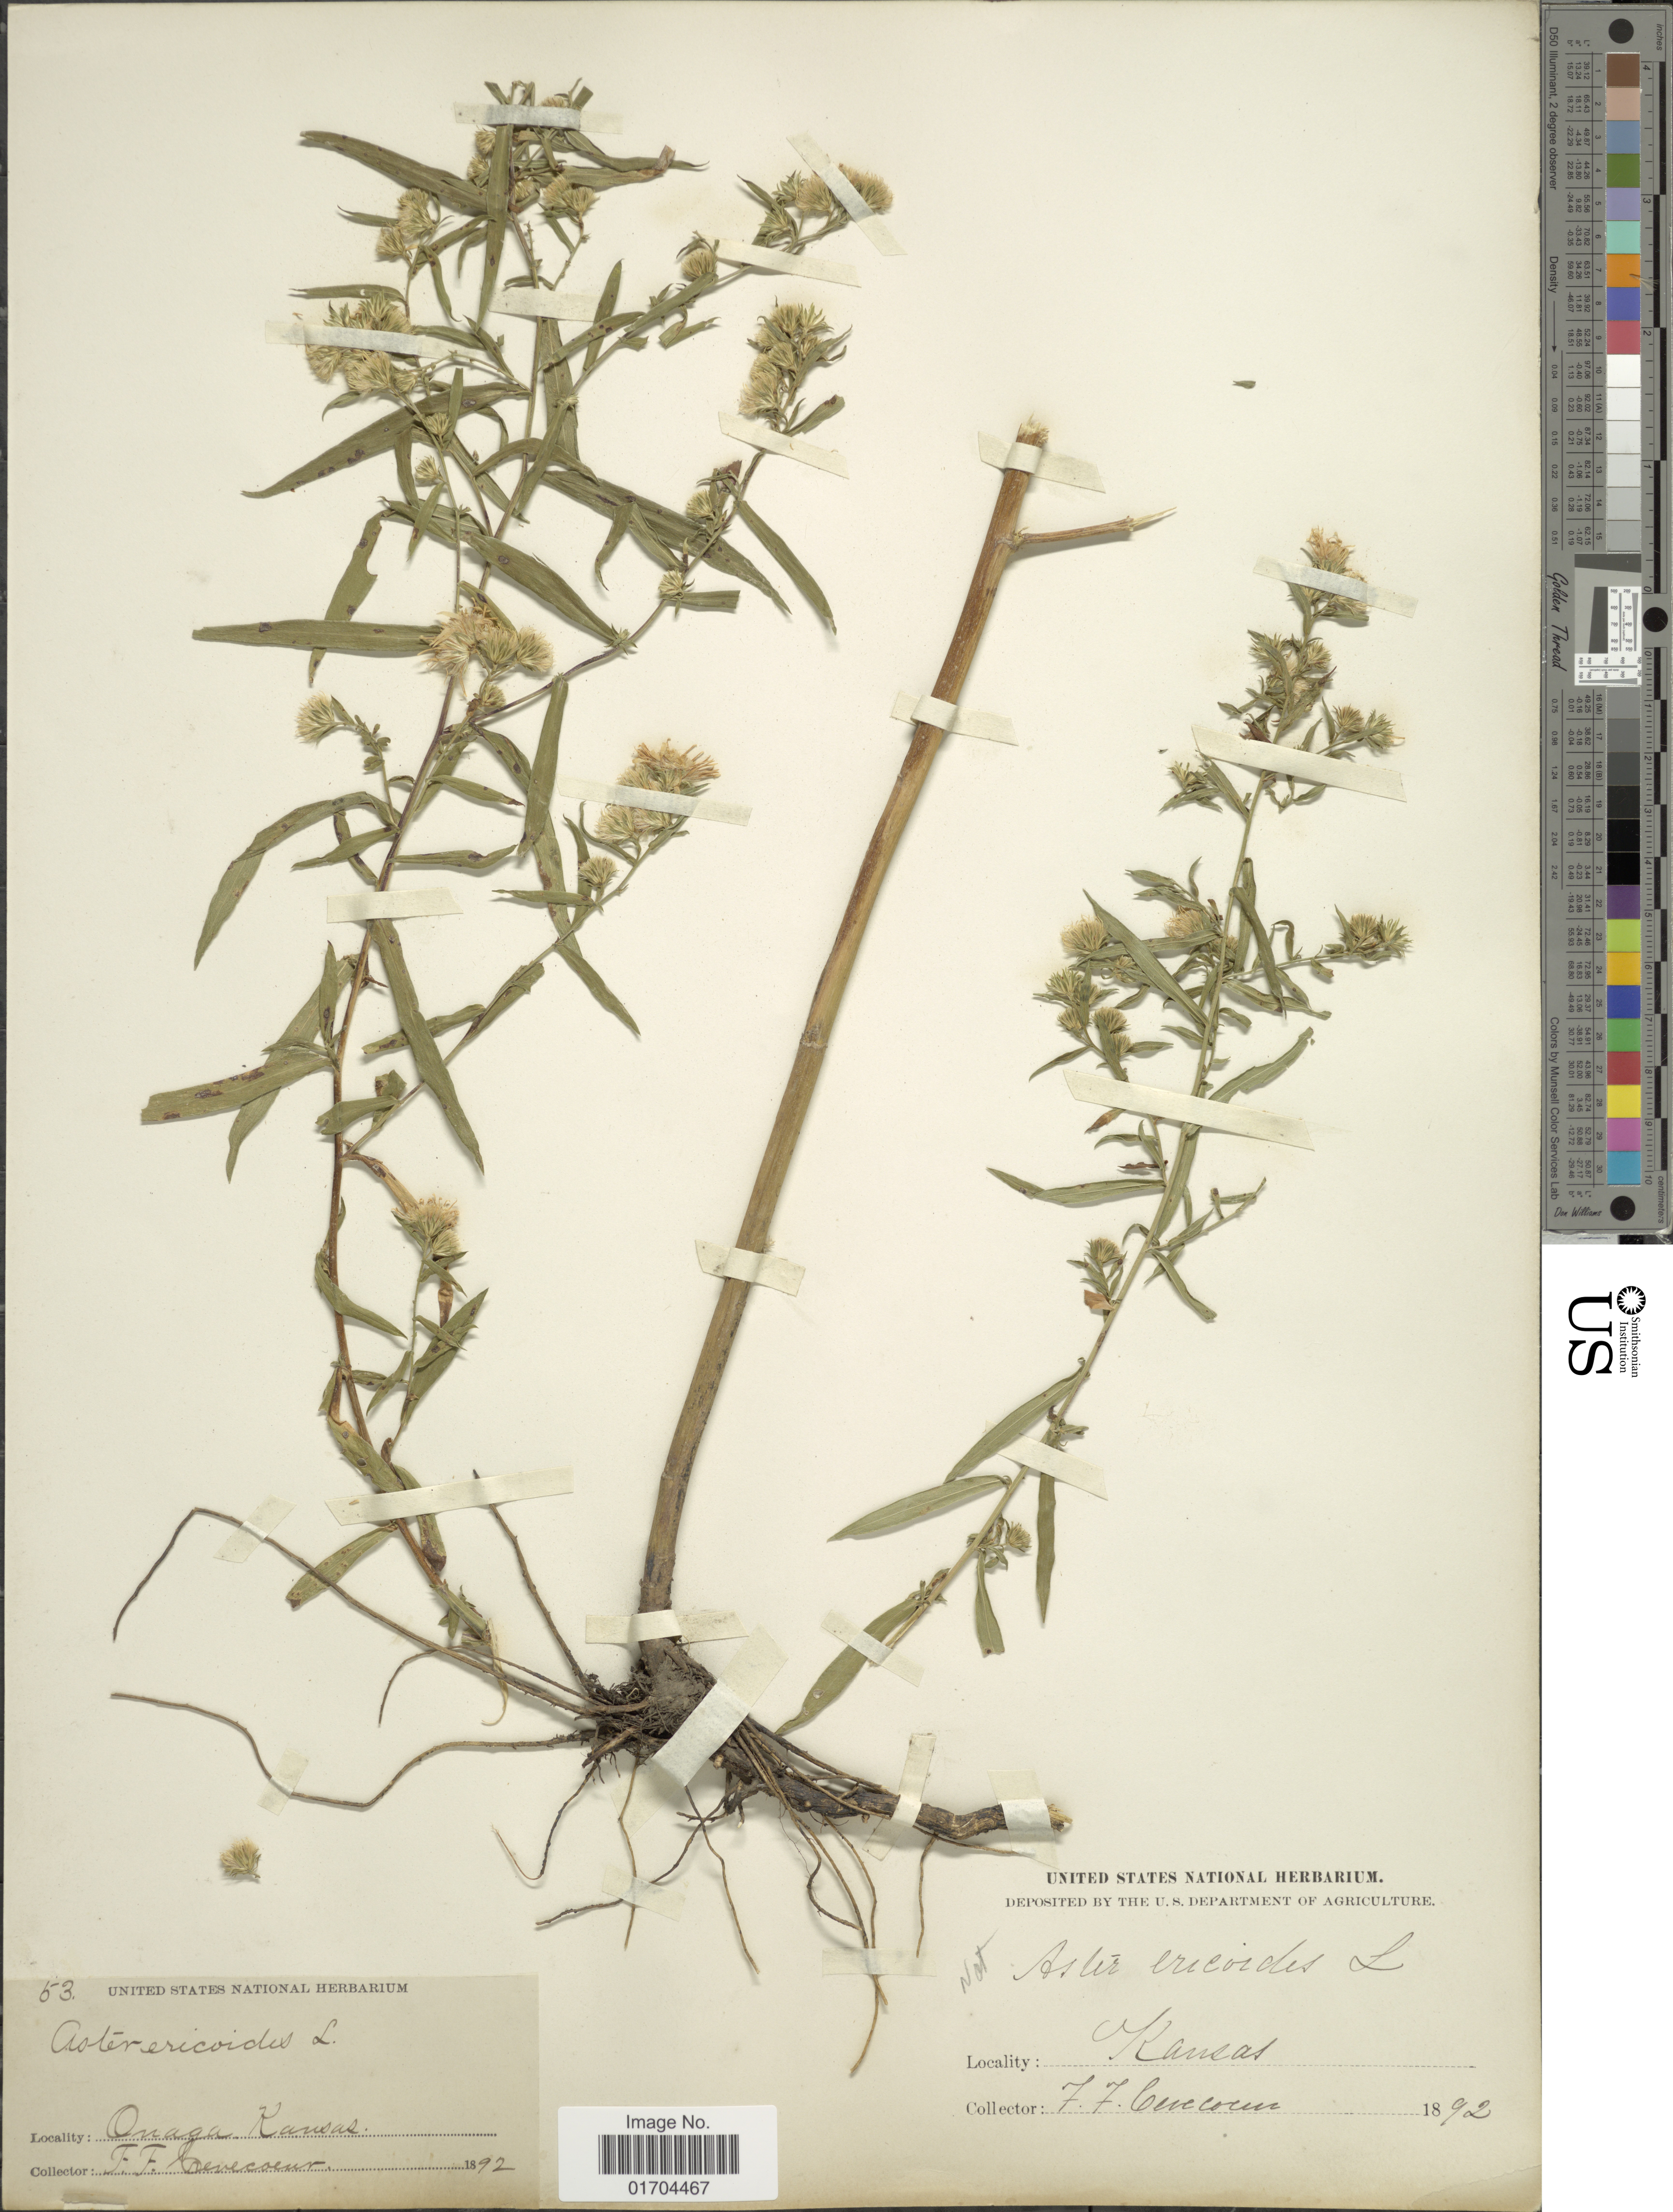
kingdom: Plantae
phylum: Tracheophyta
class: Magnoliopsida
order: Asterales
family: Asteraceae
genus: Symphyotrichum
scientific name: Symphyotrichum sp.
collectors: F. Crenecoeur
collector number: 53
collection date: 1892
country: United States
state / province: Kansas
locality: Onaga